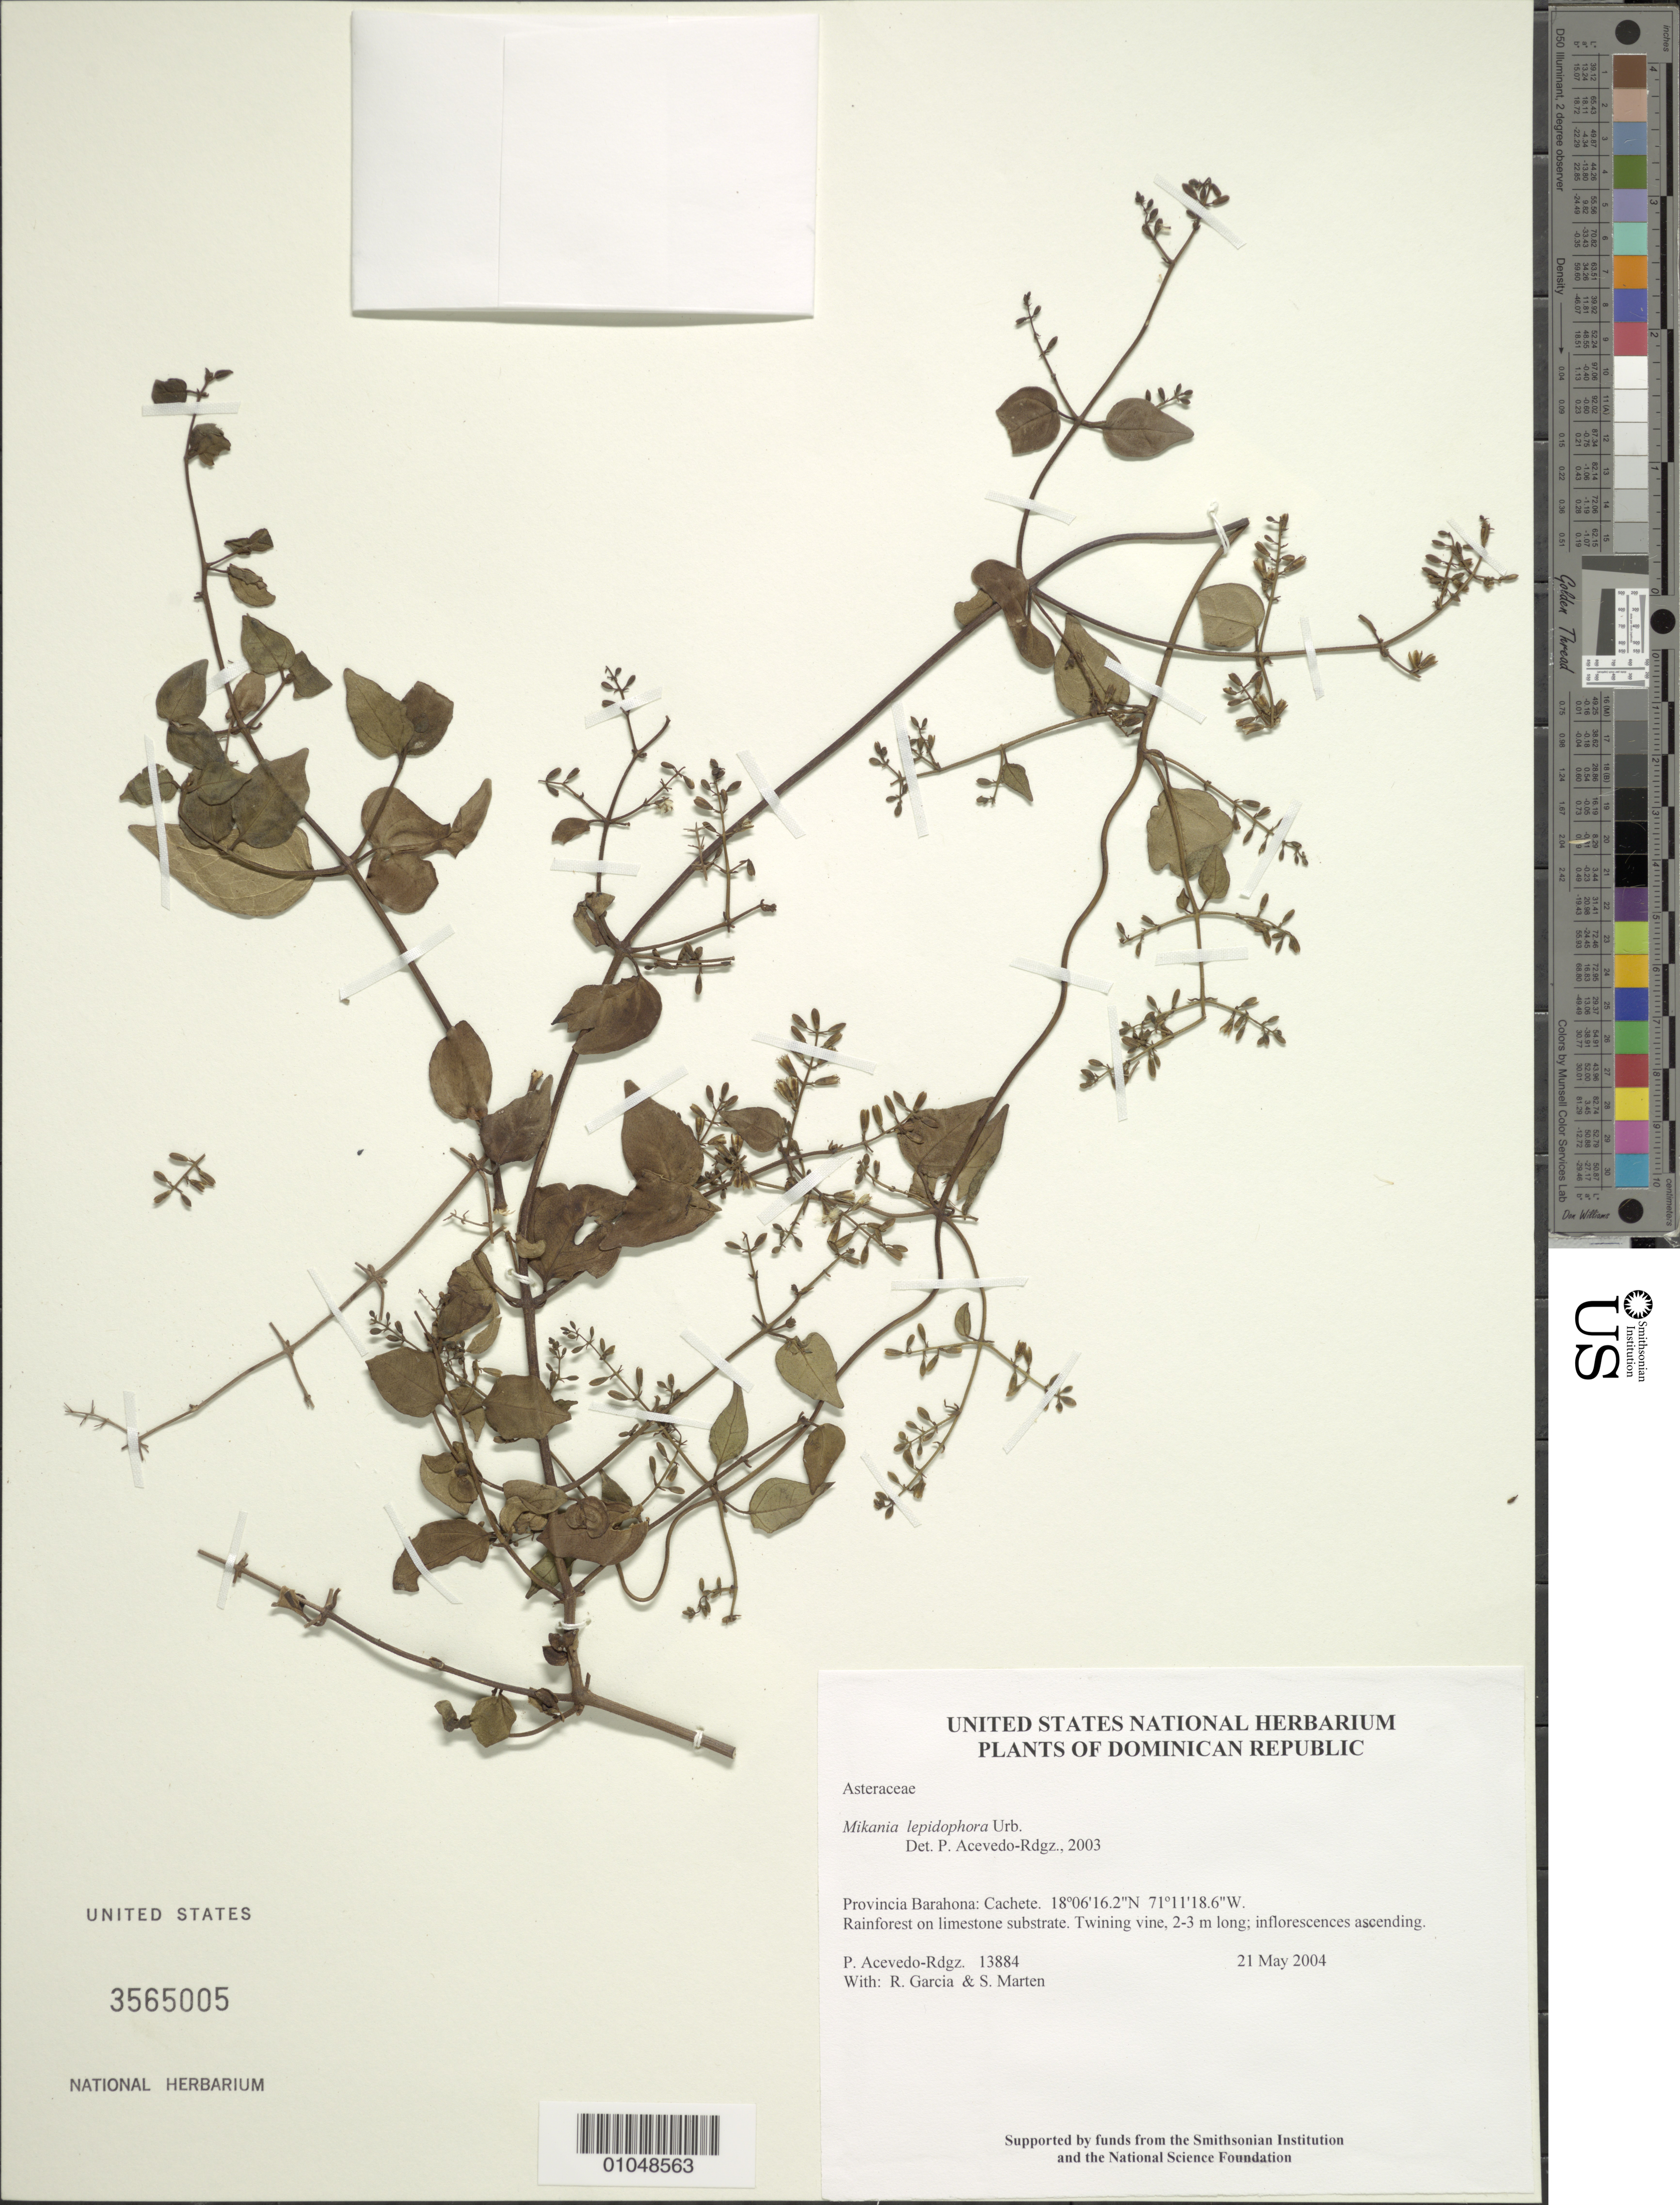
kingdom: Plantae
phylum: Tracheophyta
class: Magnoliopsida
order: Asterales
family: Asteraceae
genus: Mikania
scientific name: Mikania lepidophora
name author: Urb.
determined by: Acevedo-Rodríguez, P., (BOT), Smithsonian Institution - National Museum of Natural History (UNITED STATES)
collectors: P. Acevedo-Rodr., R. G. García & S. Marten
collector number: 13884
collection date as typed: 21 May 2004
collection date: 2004-05-21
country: Dominican Republic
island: Hispaniola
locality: Provincia Barahona: Cachete.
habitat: Rainforest on limestone substrate.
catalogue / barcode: US 3565005